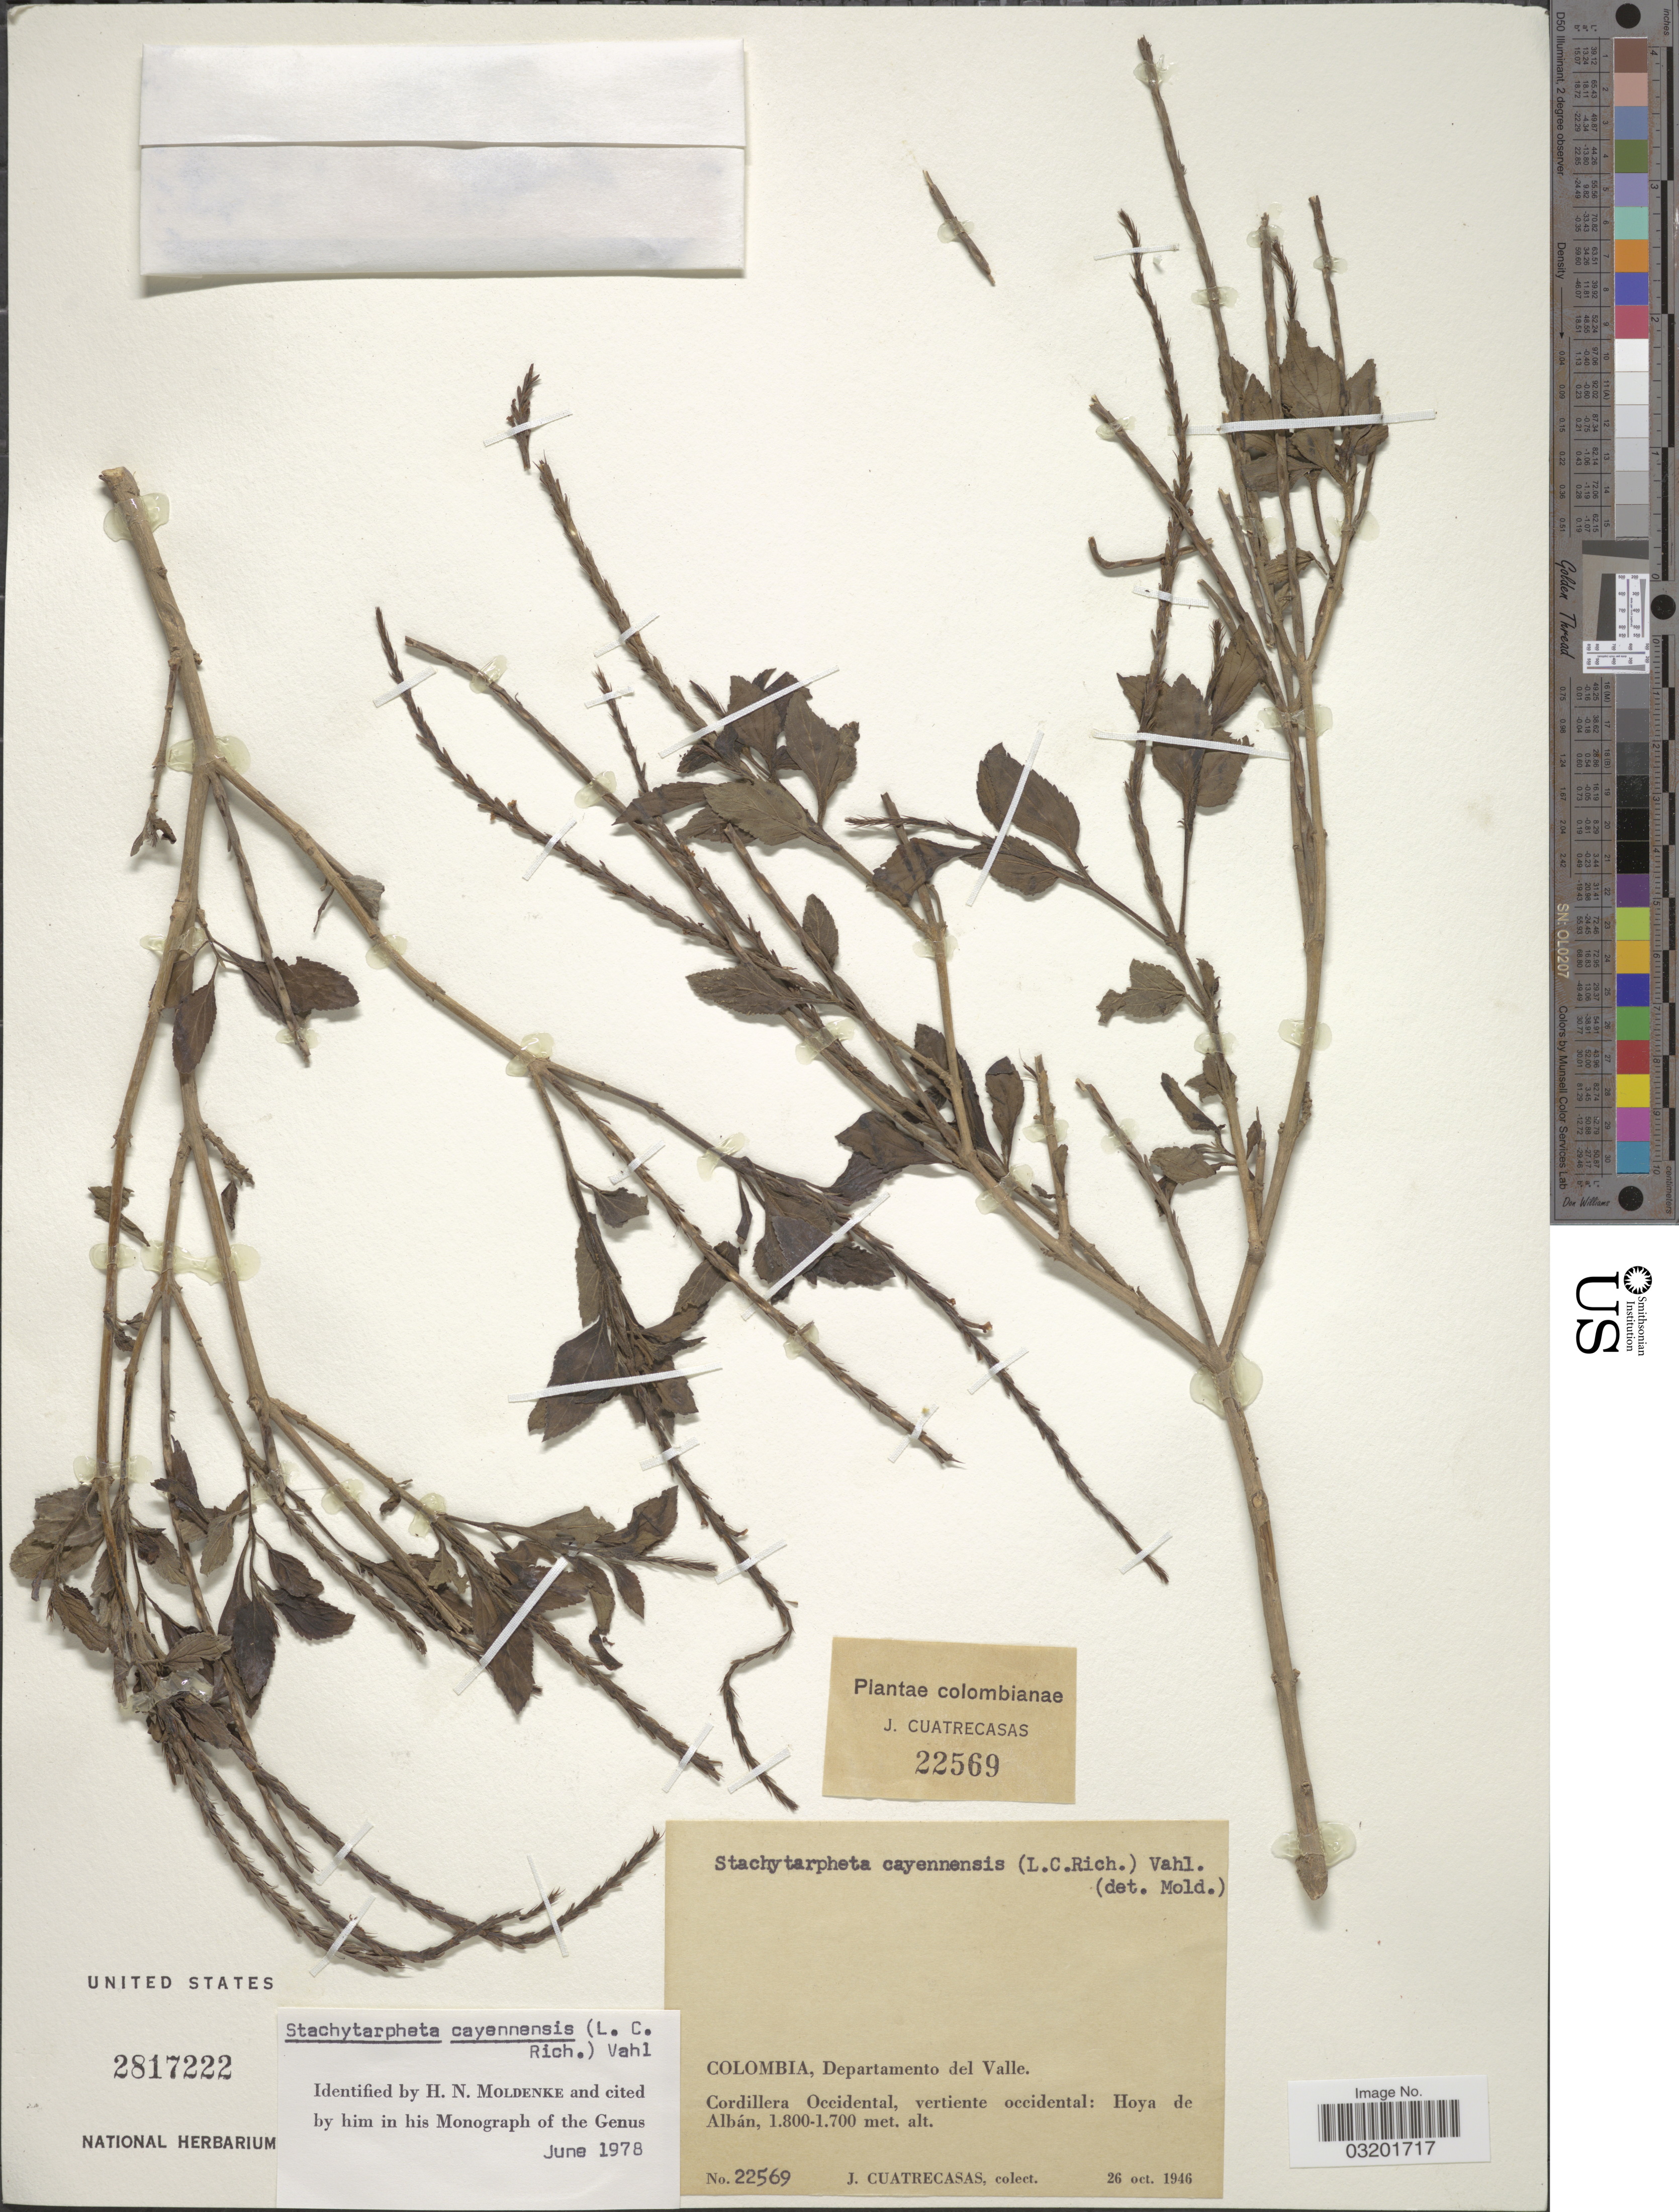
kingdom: Plantae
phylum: Tracheophyta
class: Magnoliopsida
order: Lamiales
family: Verbenaceae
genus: Stachytarpheta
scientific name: Stachytarpheta cayennensis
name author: (Rich.) Vahl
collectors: J. Cuatrecasas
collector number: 22569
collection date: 1946-10-26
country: Colombia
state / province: Valle del Cauca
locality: Departamento del Valle. Cordillera Occidental, vertiente occidental: Hoya de Albán.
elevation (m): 1700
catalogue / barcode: US 2817222